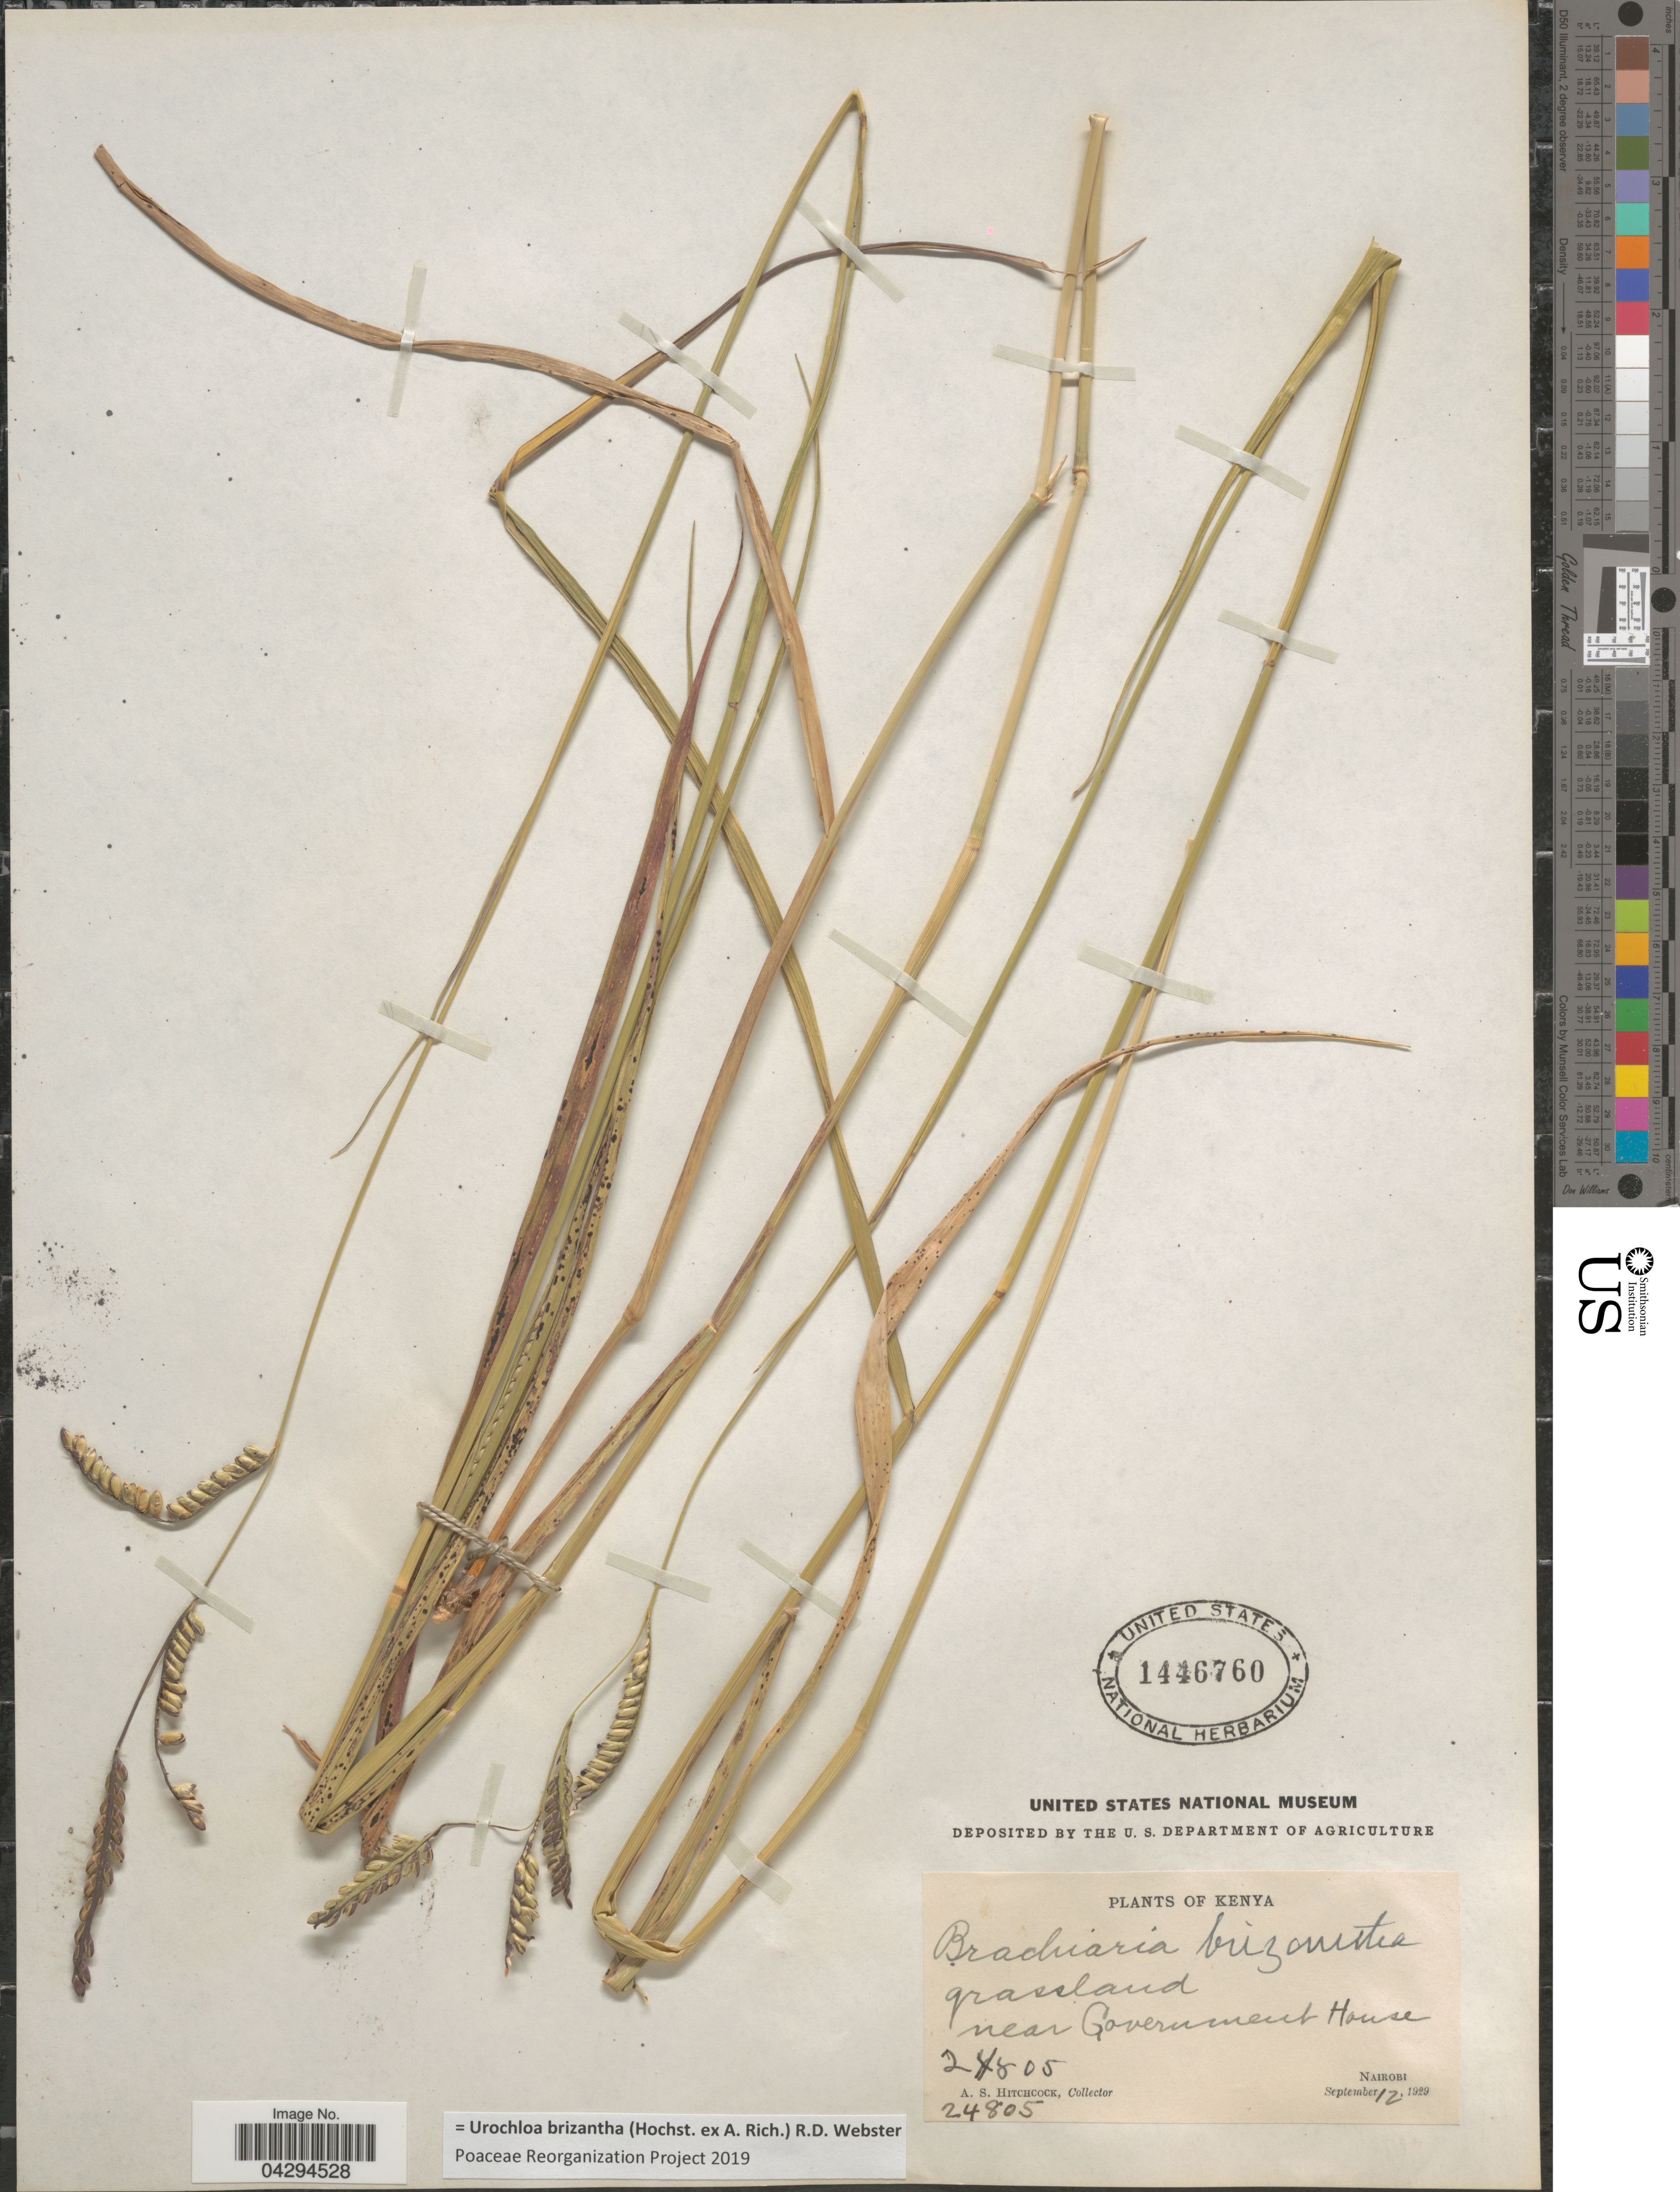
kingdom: Plantae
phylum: Tracheophyta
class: Liliopsida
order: Poales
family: Poaceae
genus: Urochloa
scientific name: Urochloa brizantha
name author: (Hochst. ex A. Rich.) R.D. Webster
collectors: A. S. Hitchcock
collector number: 24805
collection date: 1929-09-12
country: Kenya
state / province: Nairobi Area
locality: Grassland near Government House. Nairobi.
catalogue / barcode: US 1446760